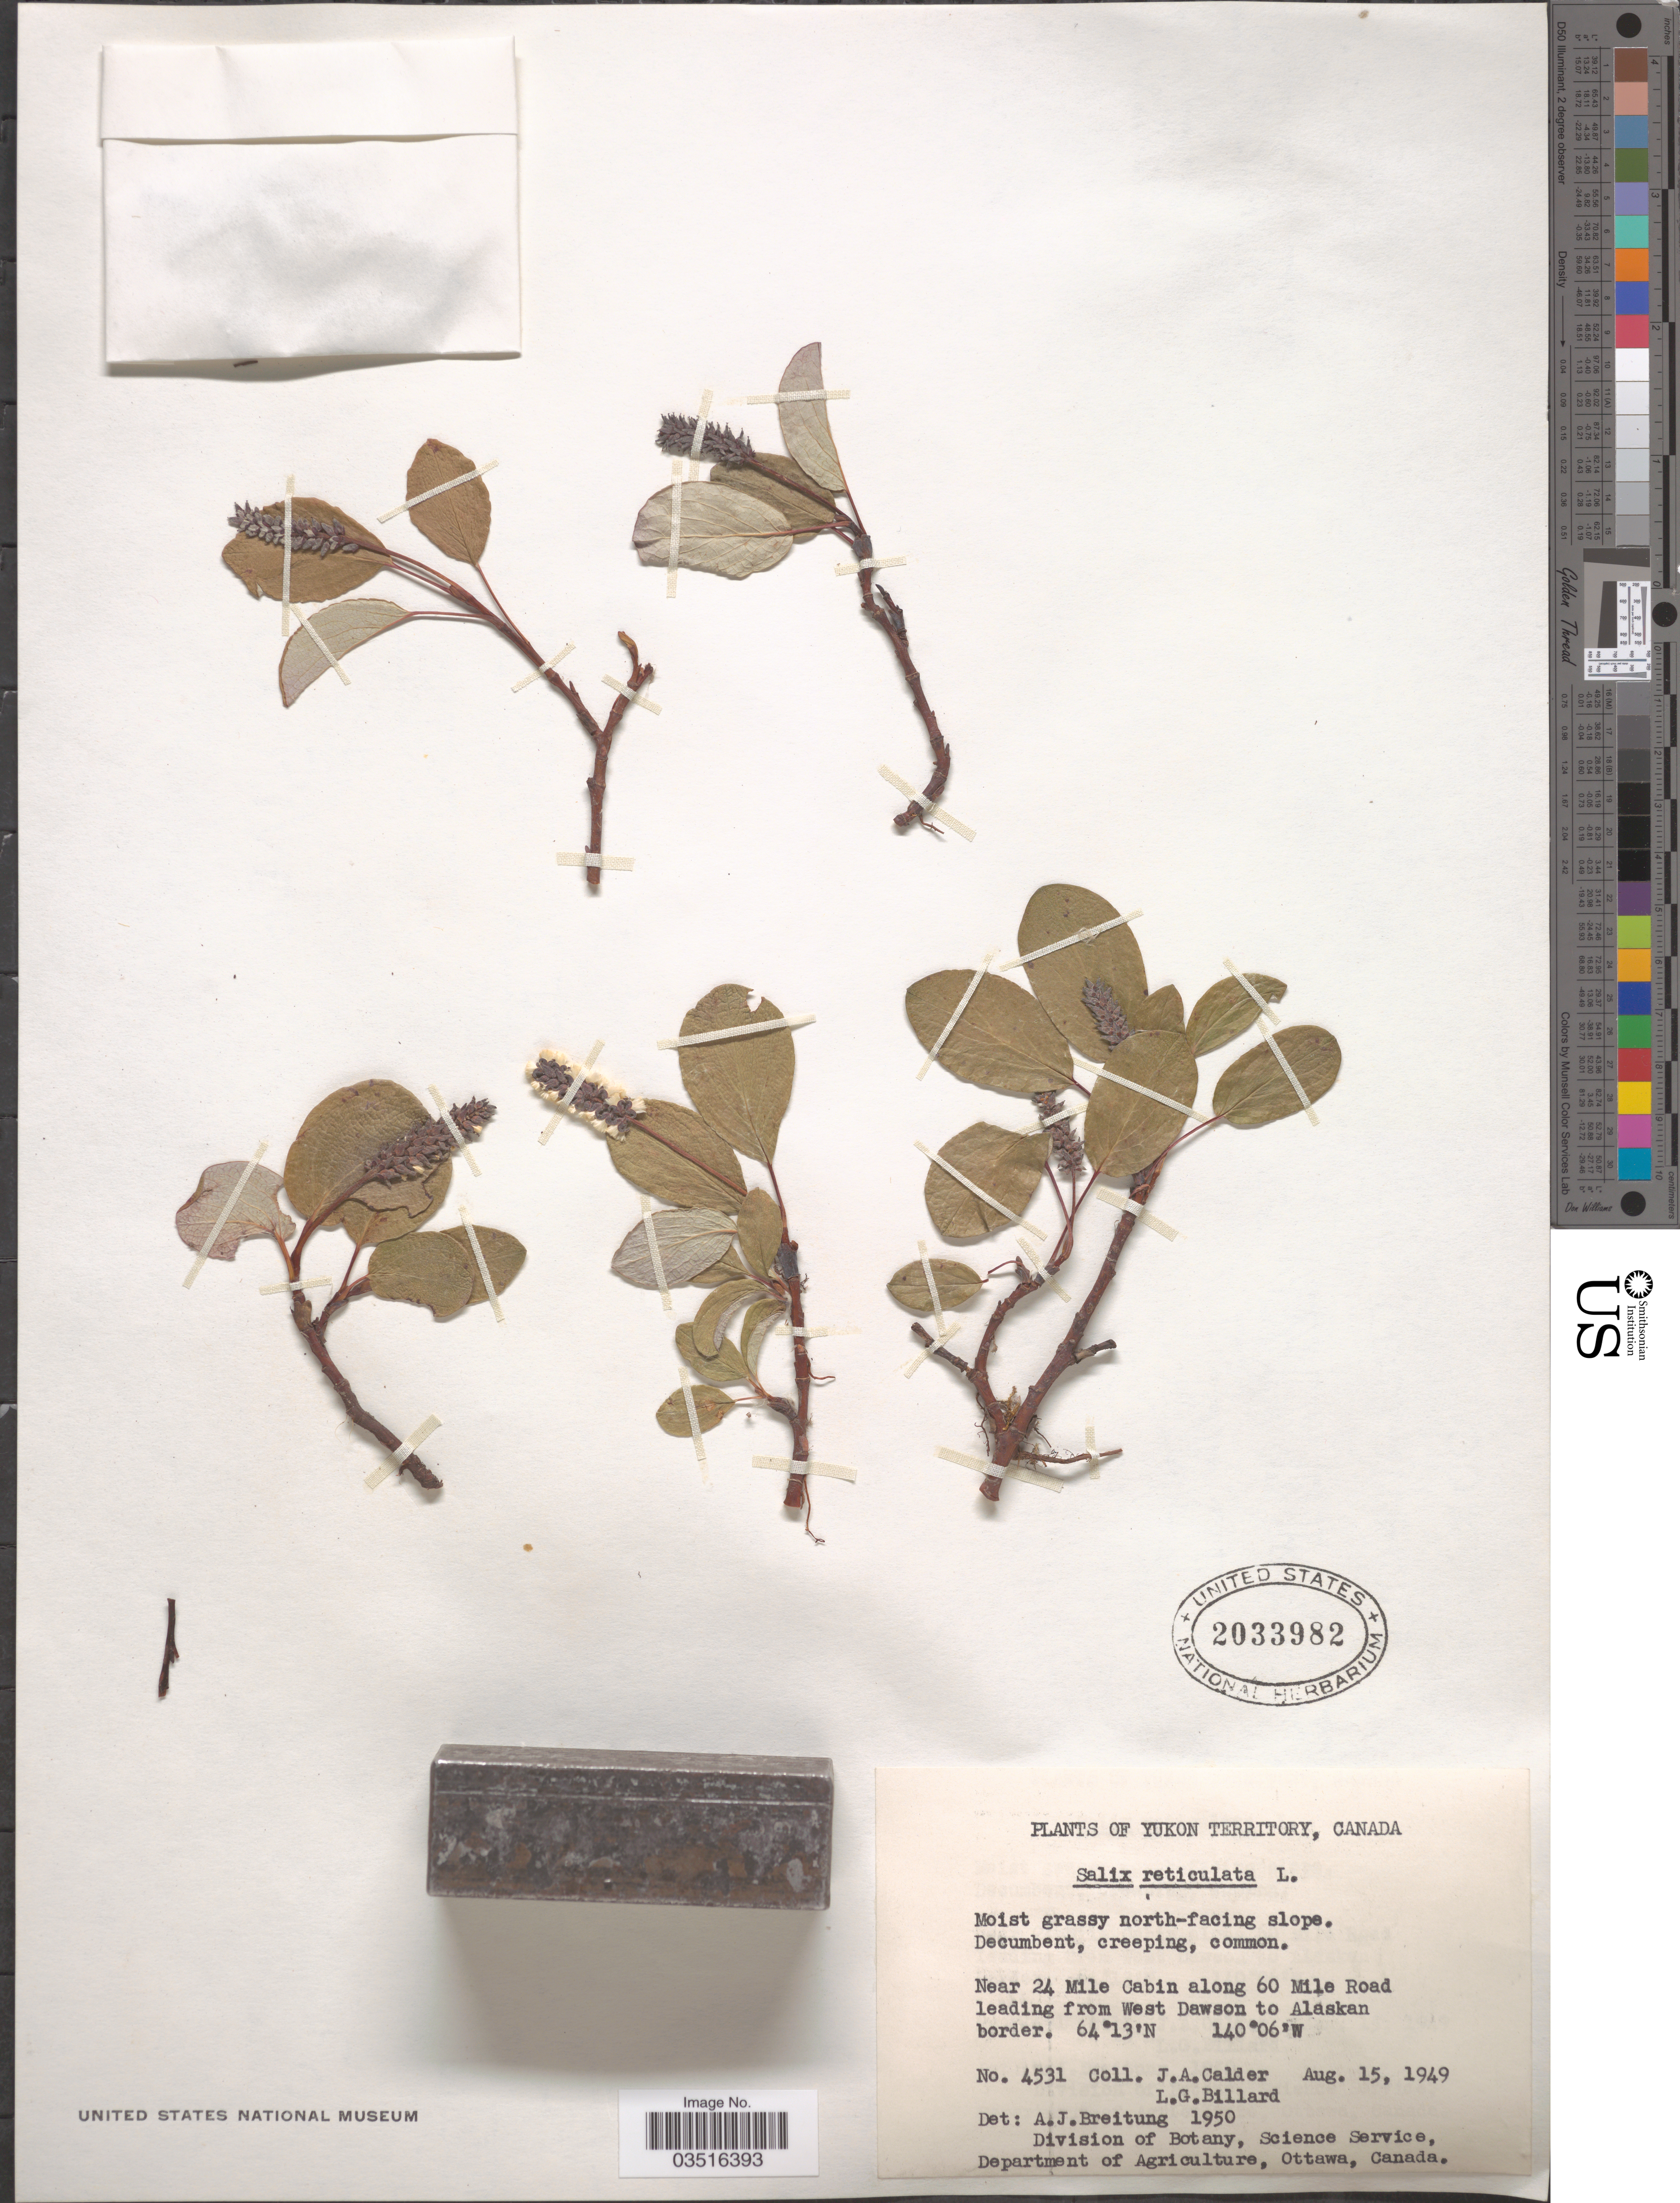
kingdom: Plantae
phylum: Tracheophyta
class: Magnoliopsida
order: Malpighiales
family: Salicaceae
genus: Salix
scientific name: Salix reticulata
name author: L.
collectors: J. A. Calder & L. Billard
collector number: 4531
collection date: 1949-08-15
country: Canada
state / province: Yukon Territory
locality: Near 24 Mile Cabin along 60 Mile Road leading from West Dawson to Alaskan border.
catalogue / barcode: US 2033982